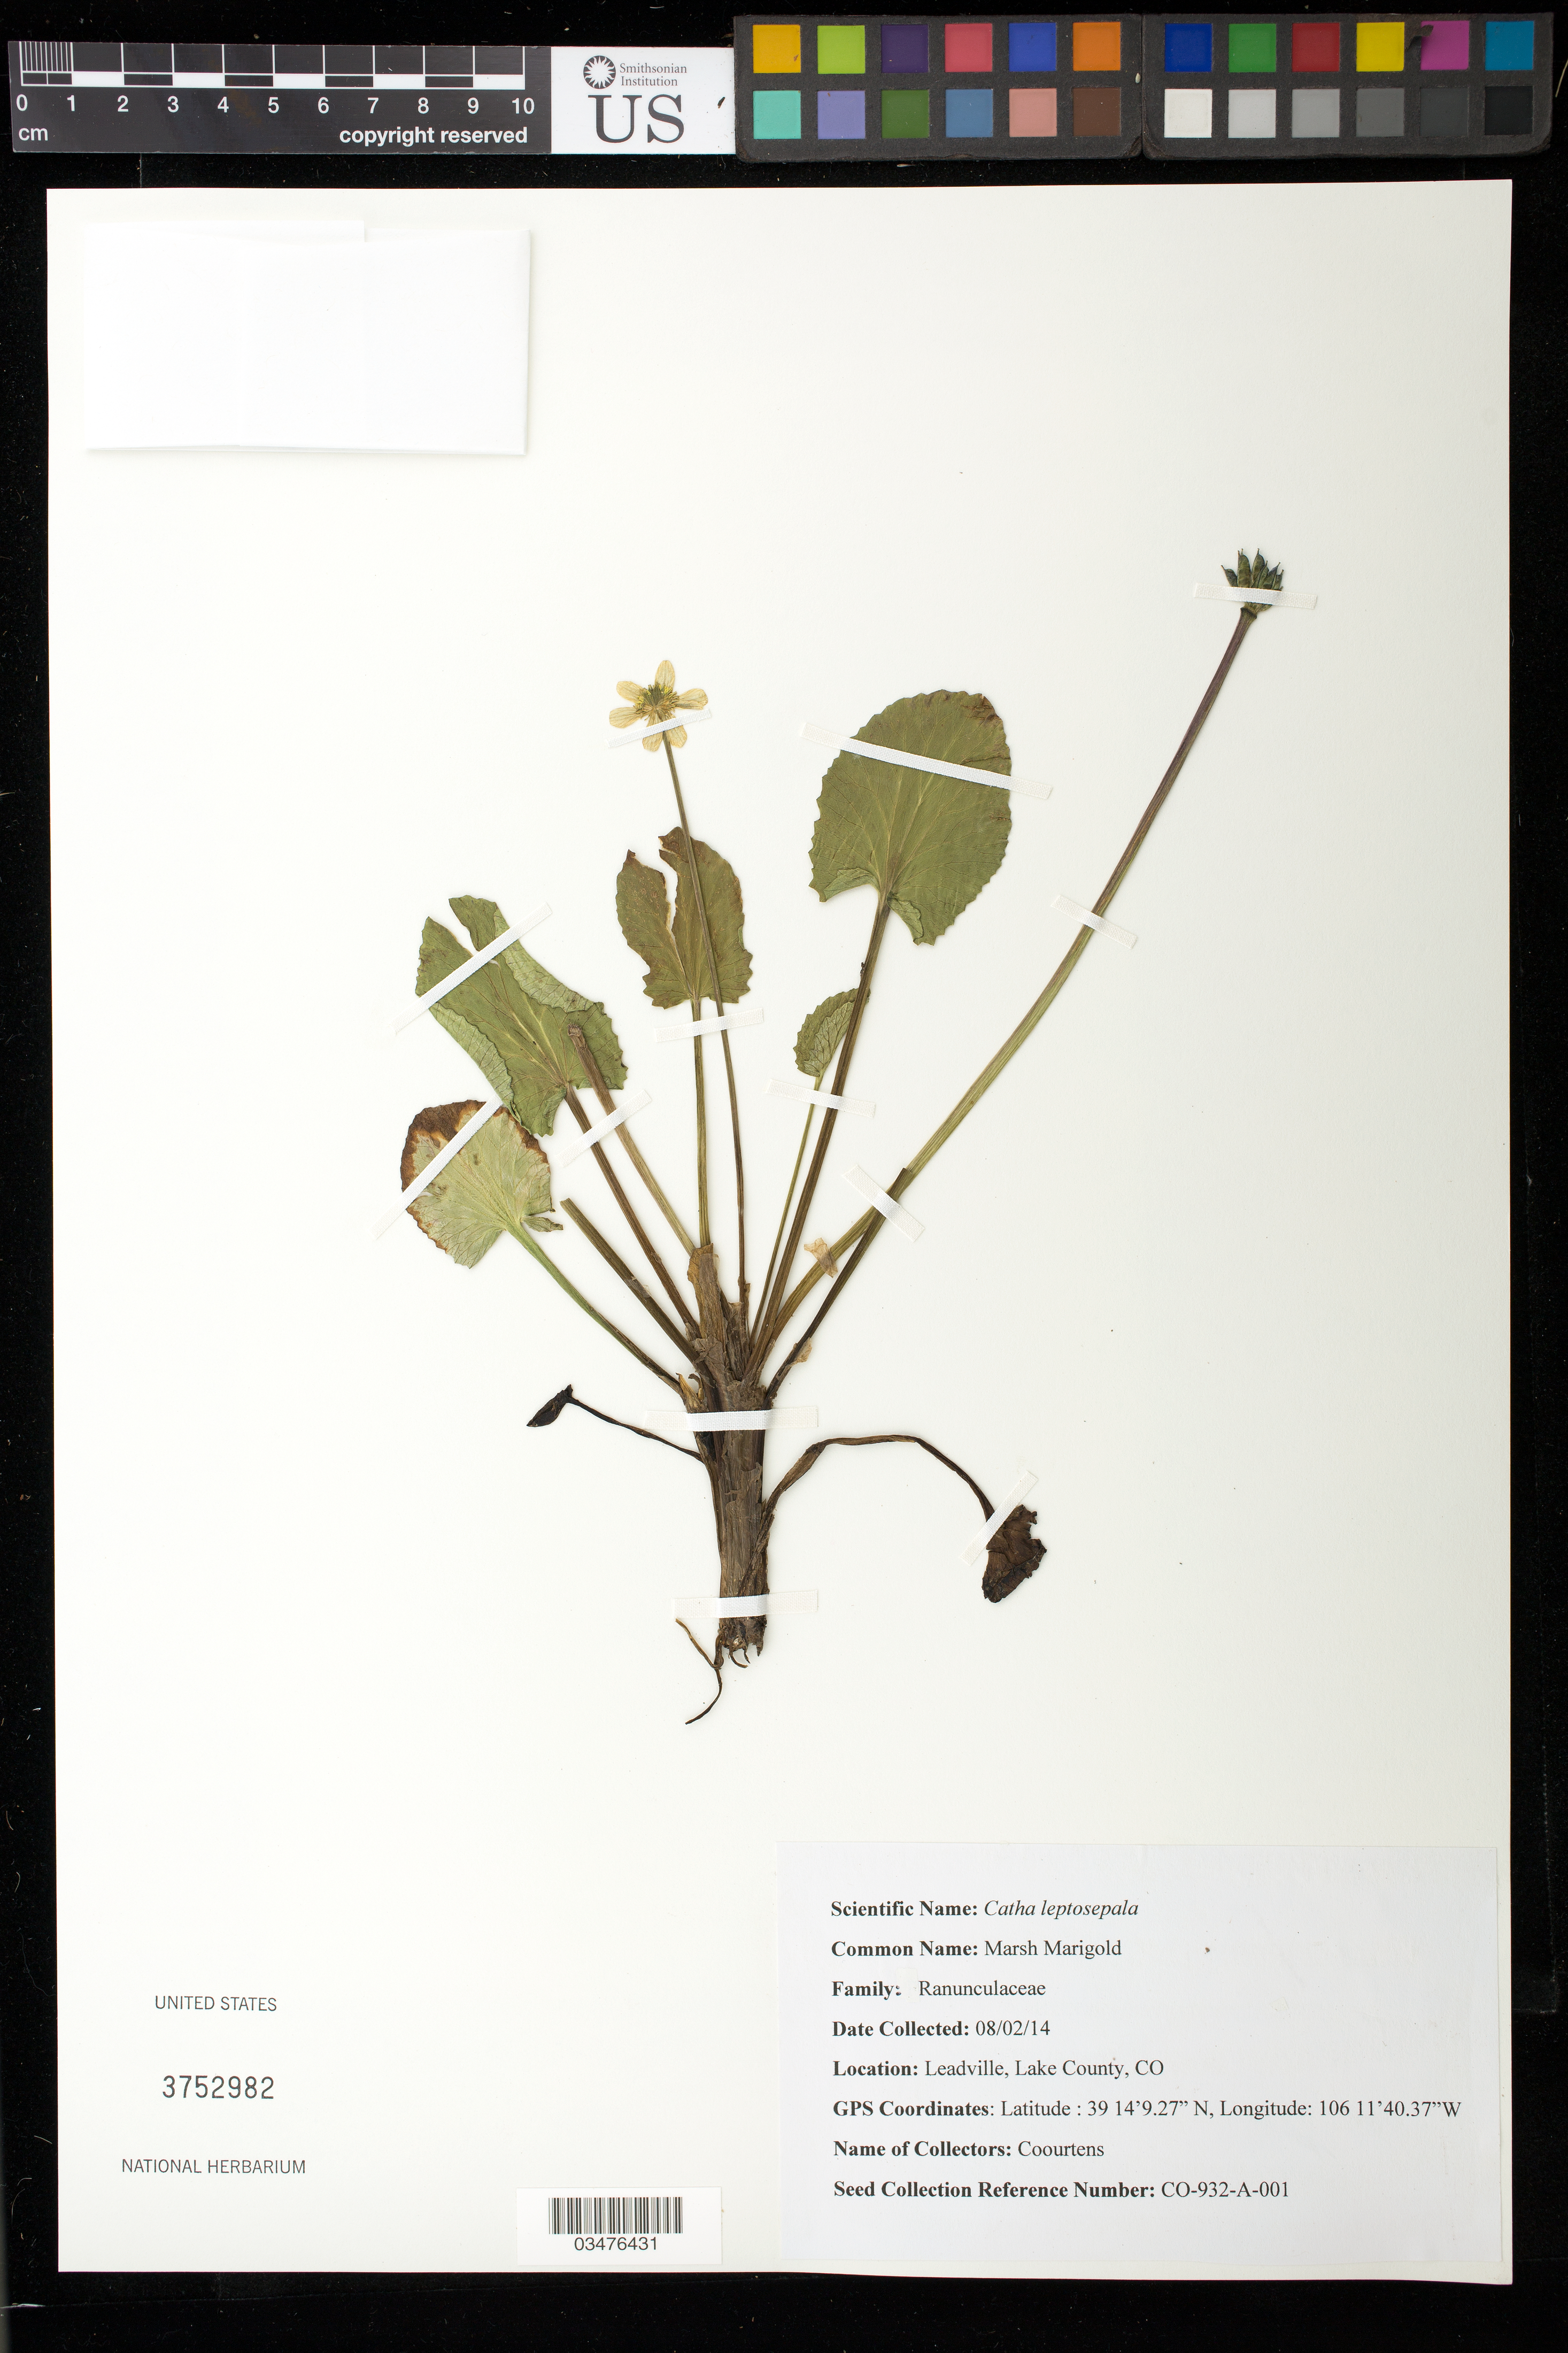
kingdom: Plantae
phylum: Tracheophyta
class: Magnoliopsida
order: Ranunculales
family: Ranunculaceae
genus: Caltha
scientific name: Caltha leptosepala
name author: DC.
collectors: -. Courtens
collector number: CO932A-001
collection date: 2014-08-02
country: United States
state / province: Colorado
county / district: Lake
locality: Leadville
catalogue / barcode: US 3752982